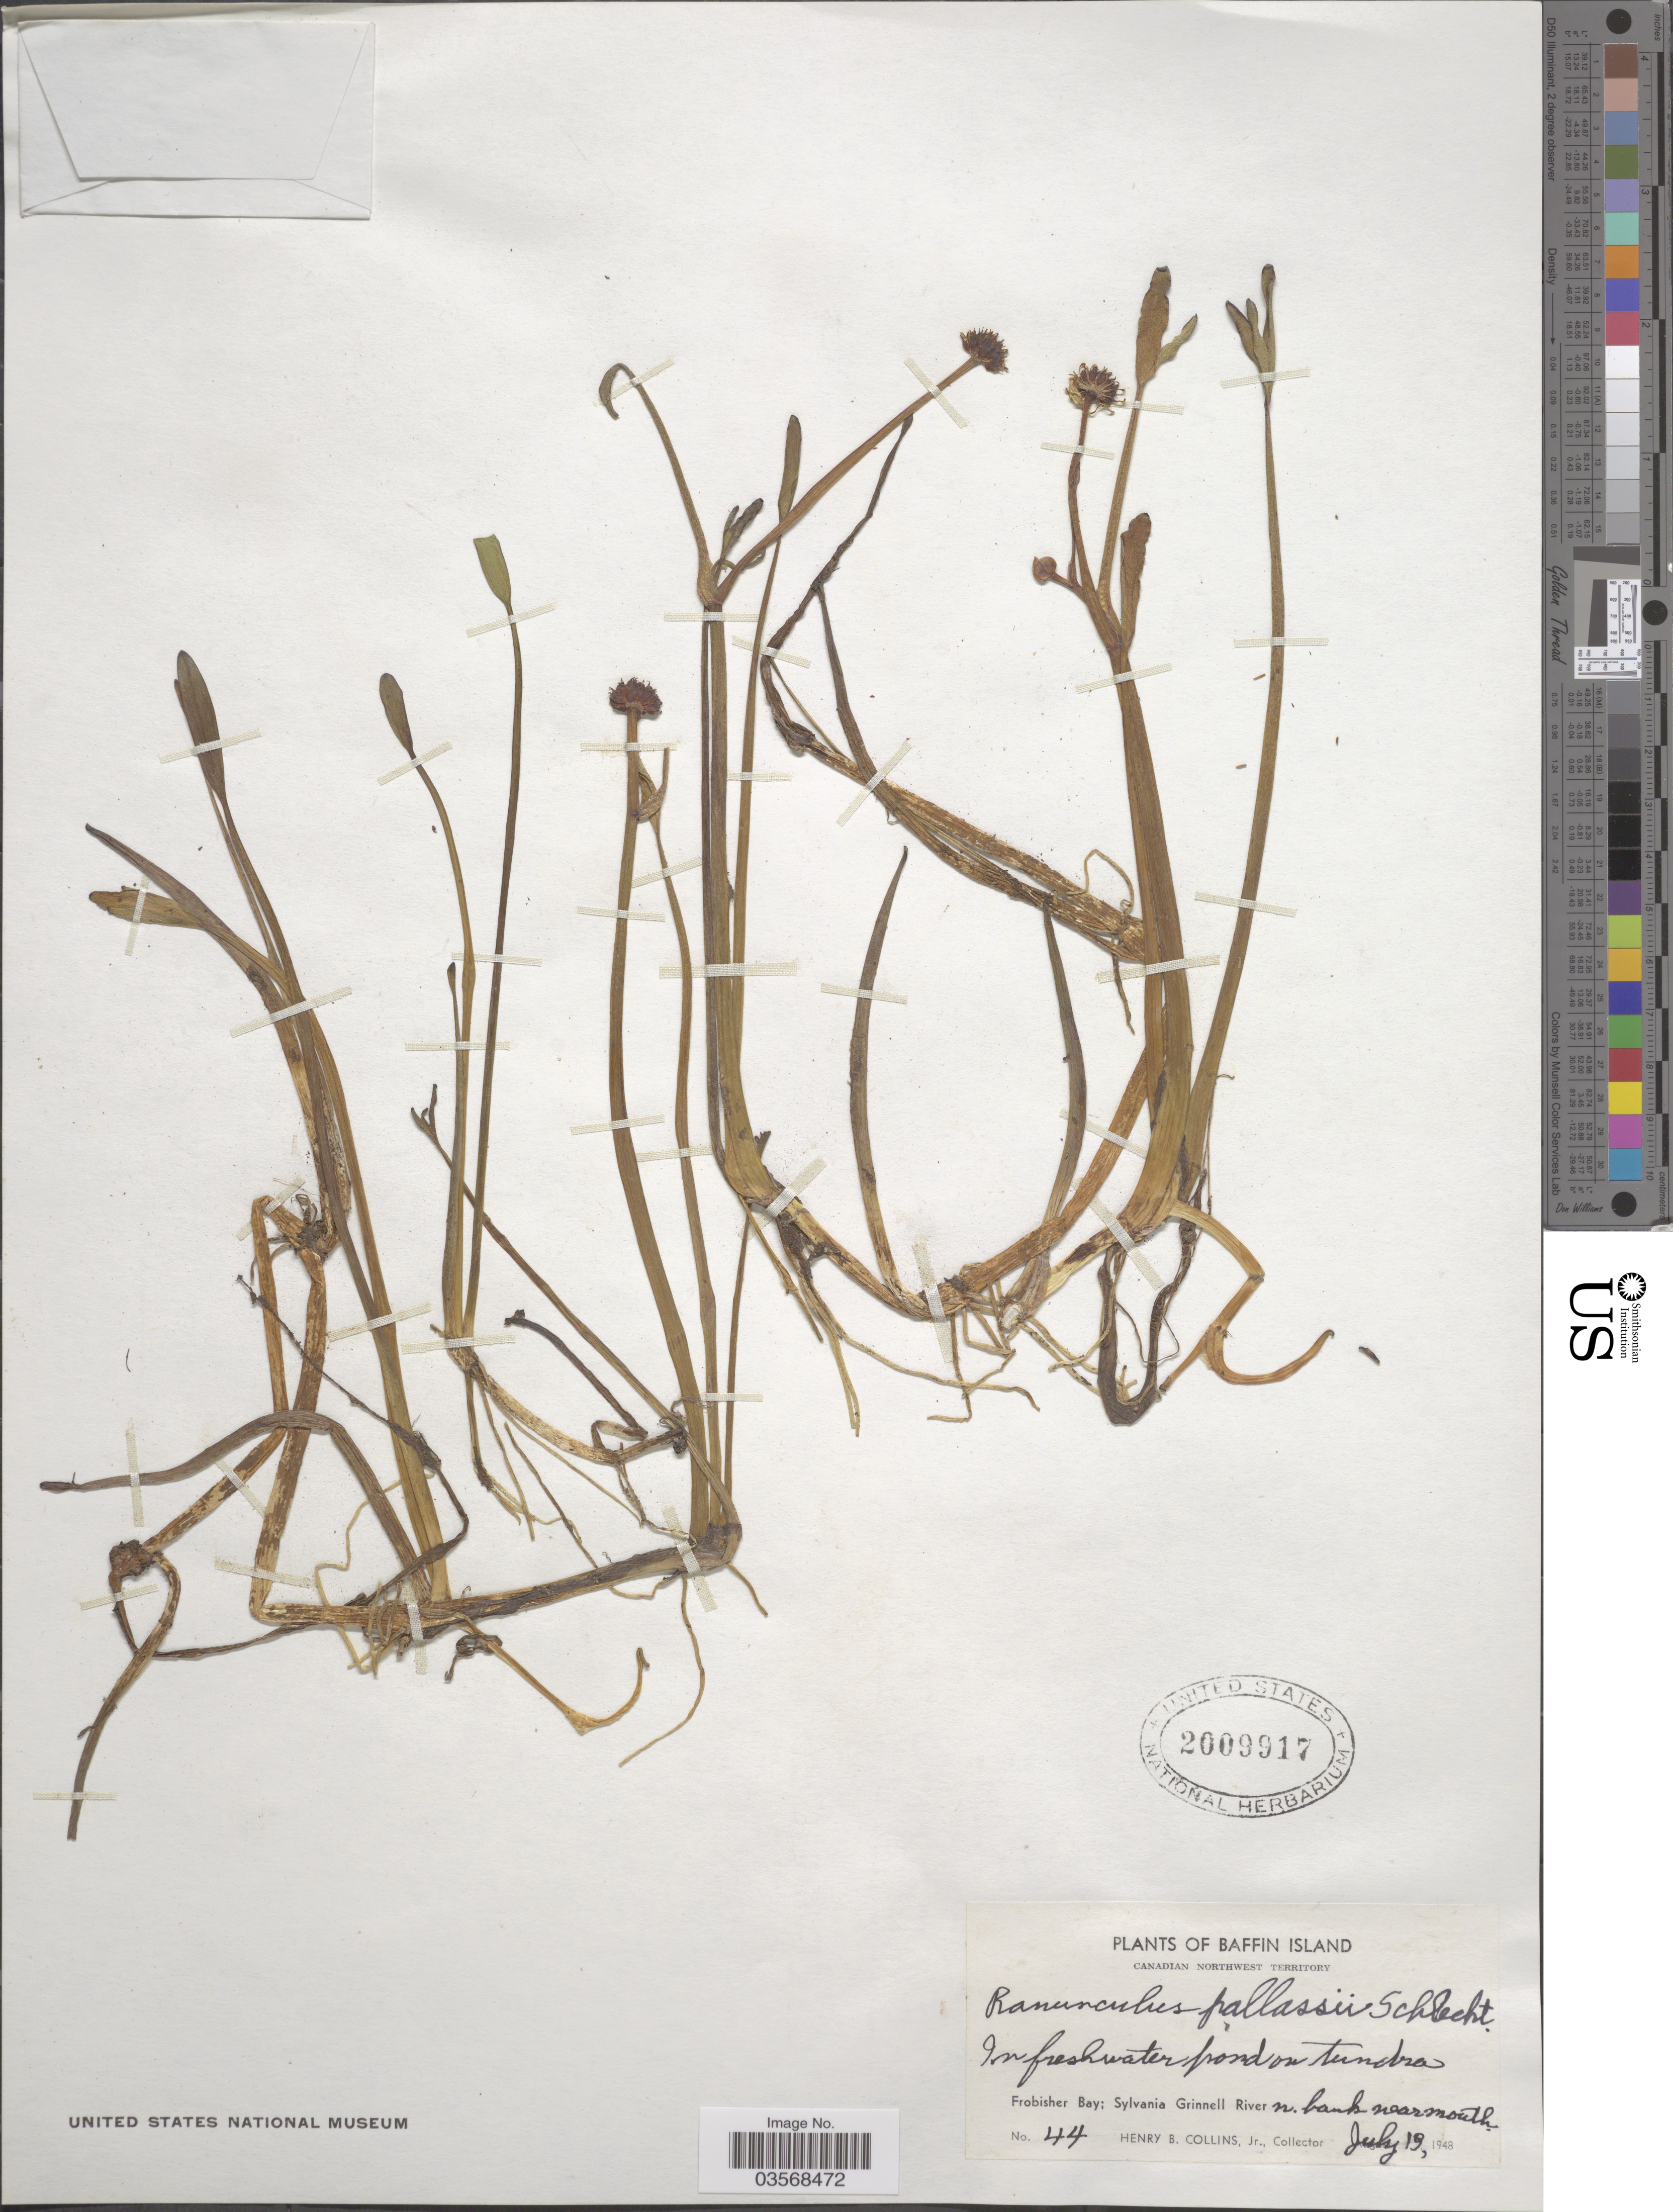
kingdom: Plantae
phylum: Tracheophyta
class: Magnoliopsida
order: Ranunculales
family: Ranunculaceae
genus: Ranunculus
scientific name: Ranunculus pallasii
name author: Schltdl.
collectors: H. Collins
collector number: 44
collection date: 1948-07-13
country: Canada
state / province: Northwest Territories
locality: Canadian Northwest Territory. Baffin Island. Frobisher Bay; Sylvania Grinnell River n. bank near mouth.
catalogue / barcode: US 2009917